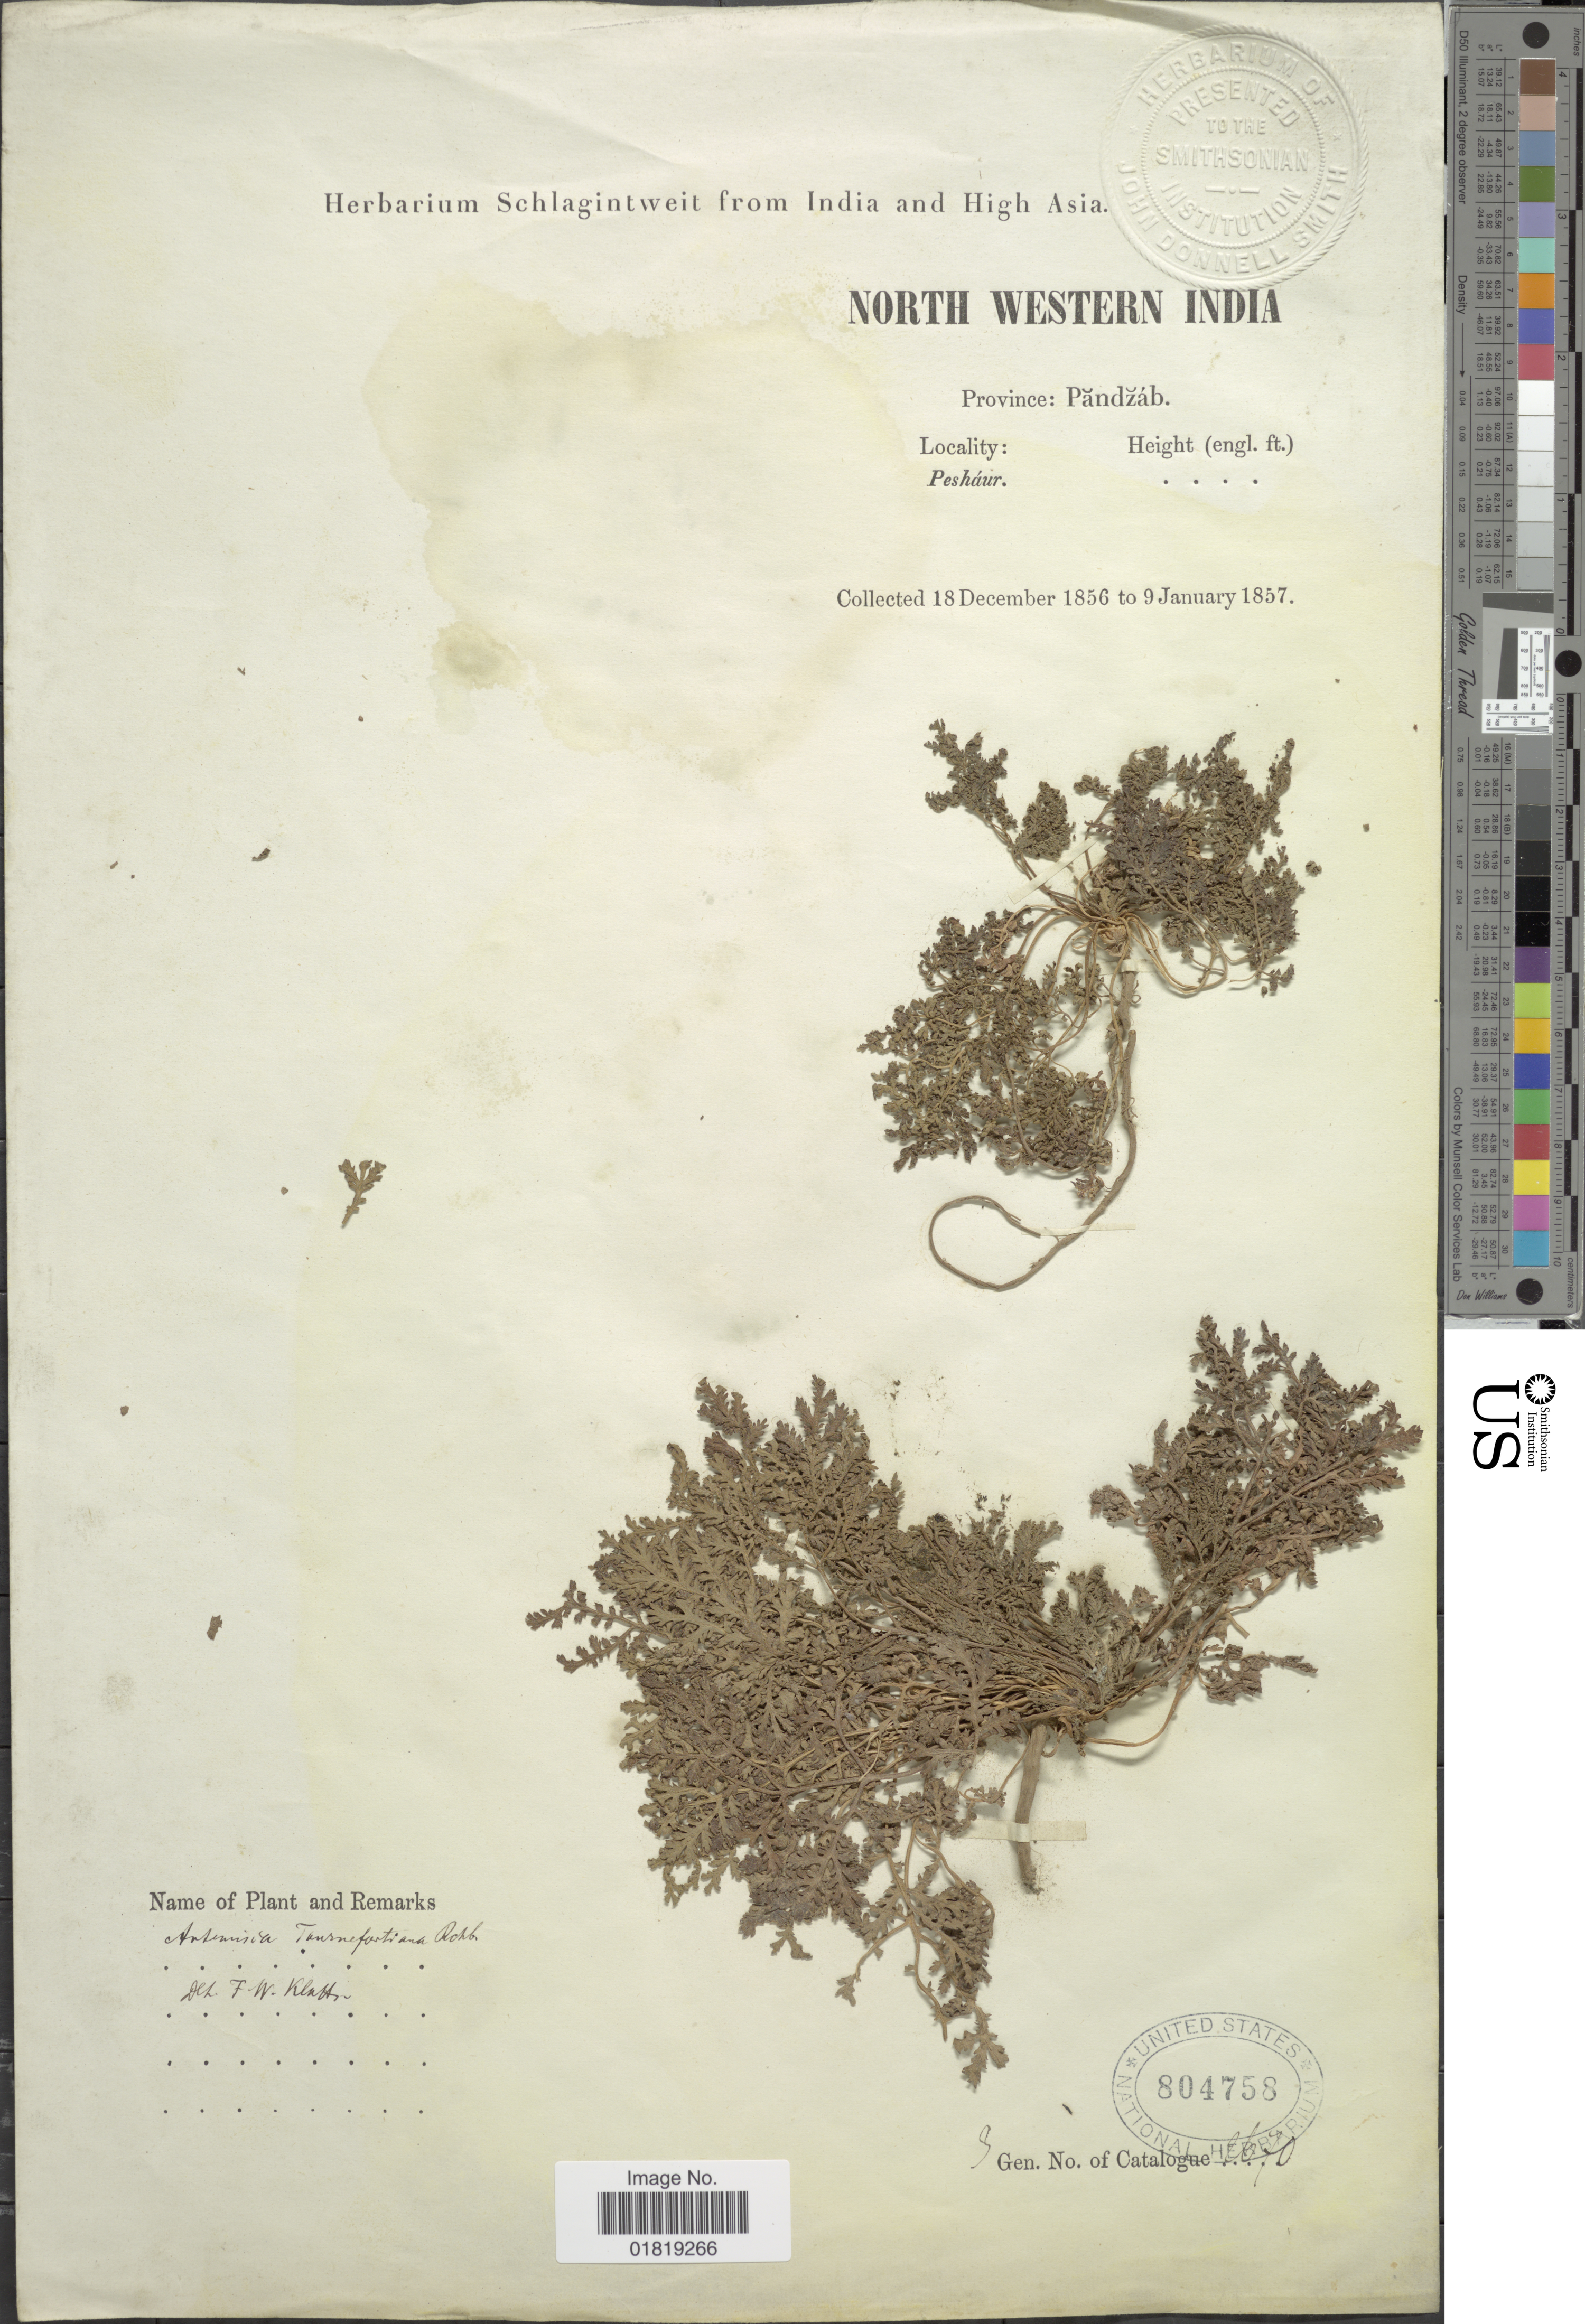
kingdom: Plantae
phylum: Tracheophyta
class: Magnoliopsida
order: Asterales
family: Asteraceae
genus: Artemisia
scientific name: Artemisia tournefortiana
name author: Rchb. f.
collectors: ex herb. Schlagintweit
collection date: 1856-12-18/1857-01-09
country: India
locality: North Western India, Province: Pandzab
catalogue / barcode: US 804758